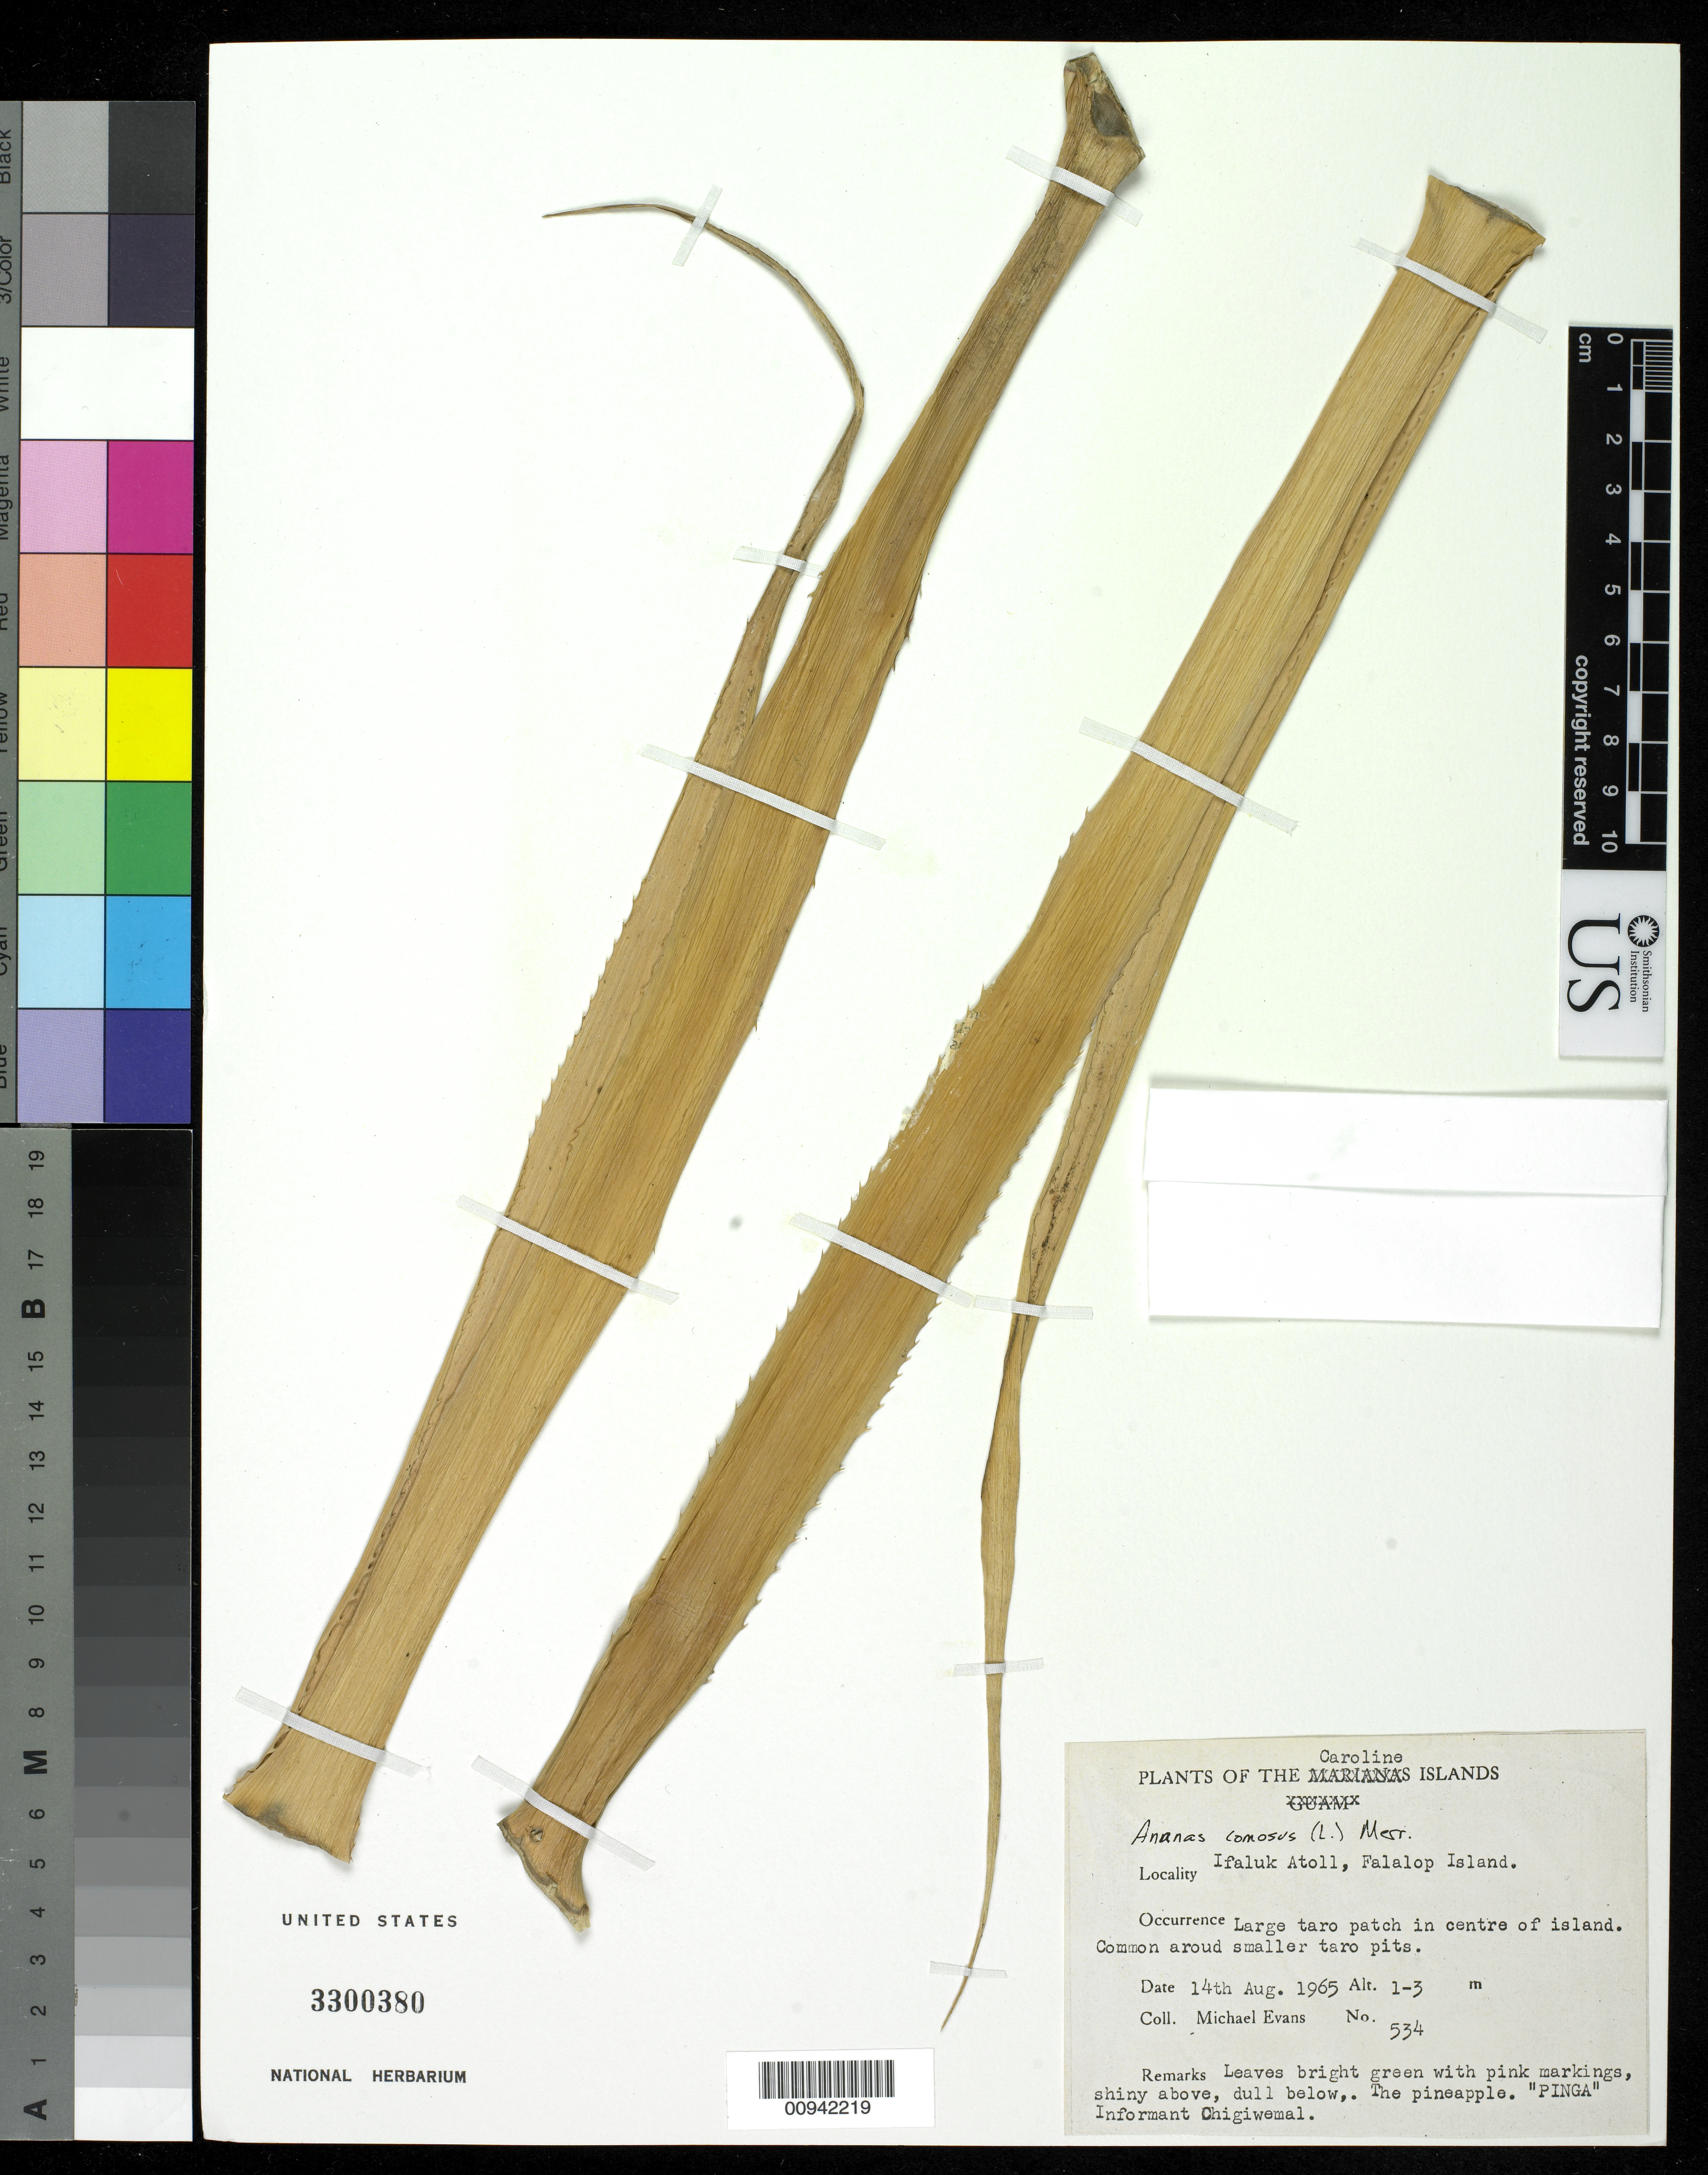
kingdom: Plantae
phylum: Tracheophyta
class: Liliopsida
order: Poales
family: Bromeliaceae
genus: Ananas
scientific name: Ananas comosus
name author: (L.) Merr.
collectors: M. Evans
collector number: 534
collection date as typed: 14 Aug 1965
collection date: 1965-08-14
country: Micronesia, Federated States of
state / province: Yap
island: Faraulep Atoll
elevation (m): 1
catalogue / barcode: US 3300380